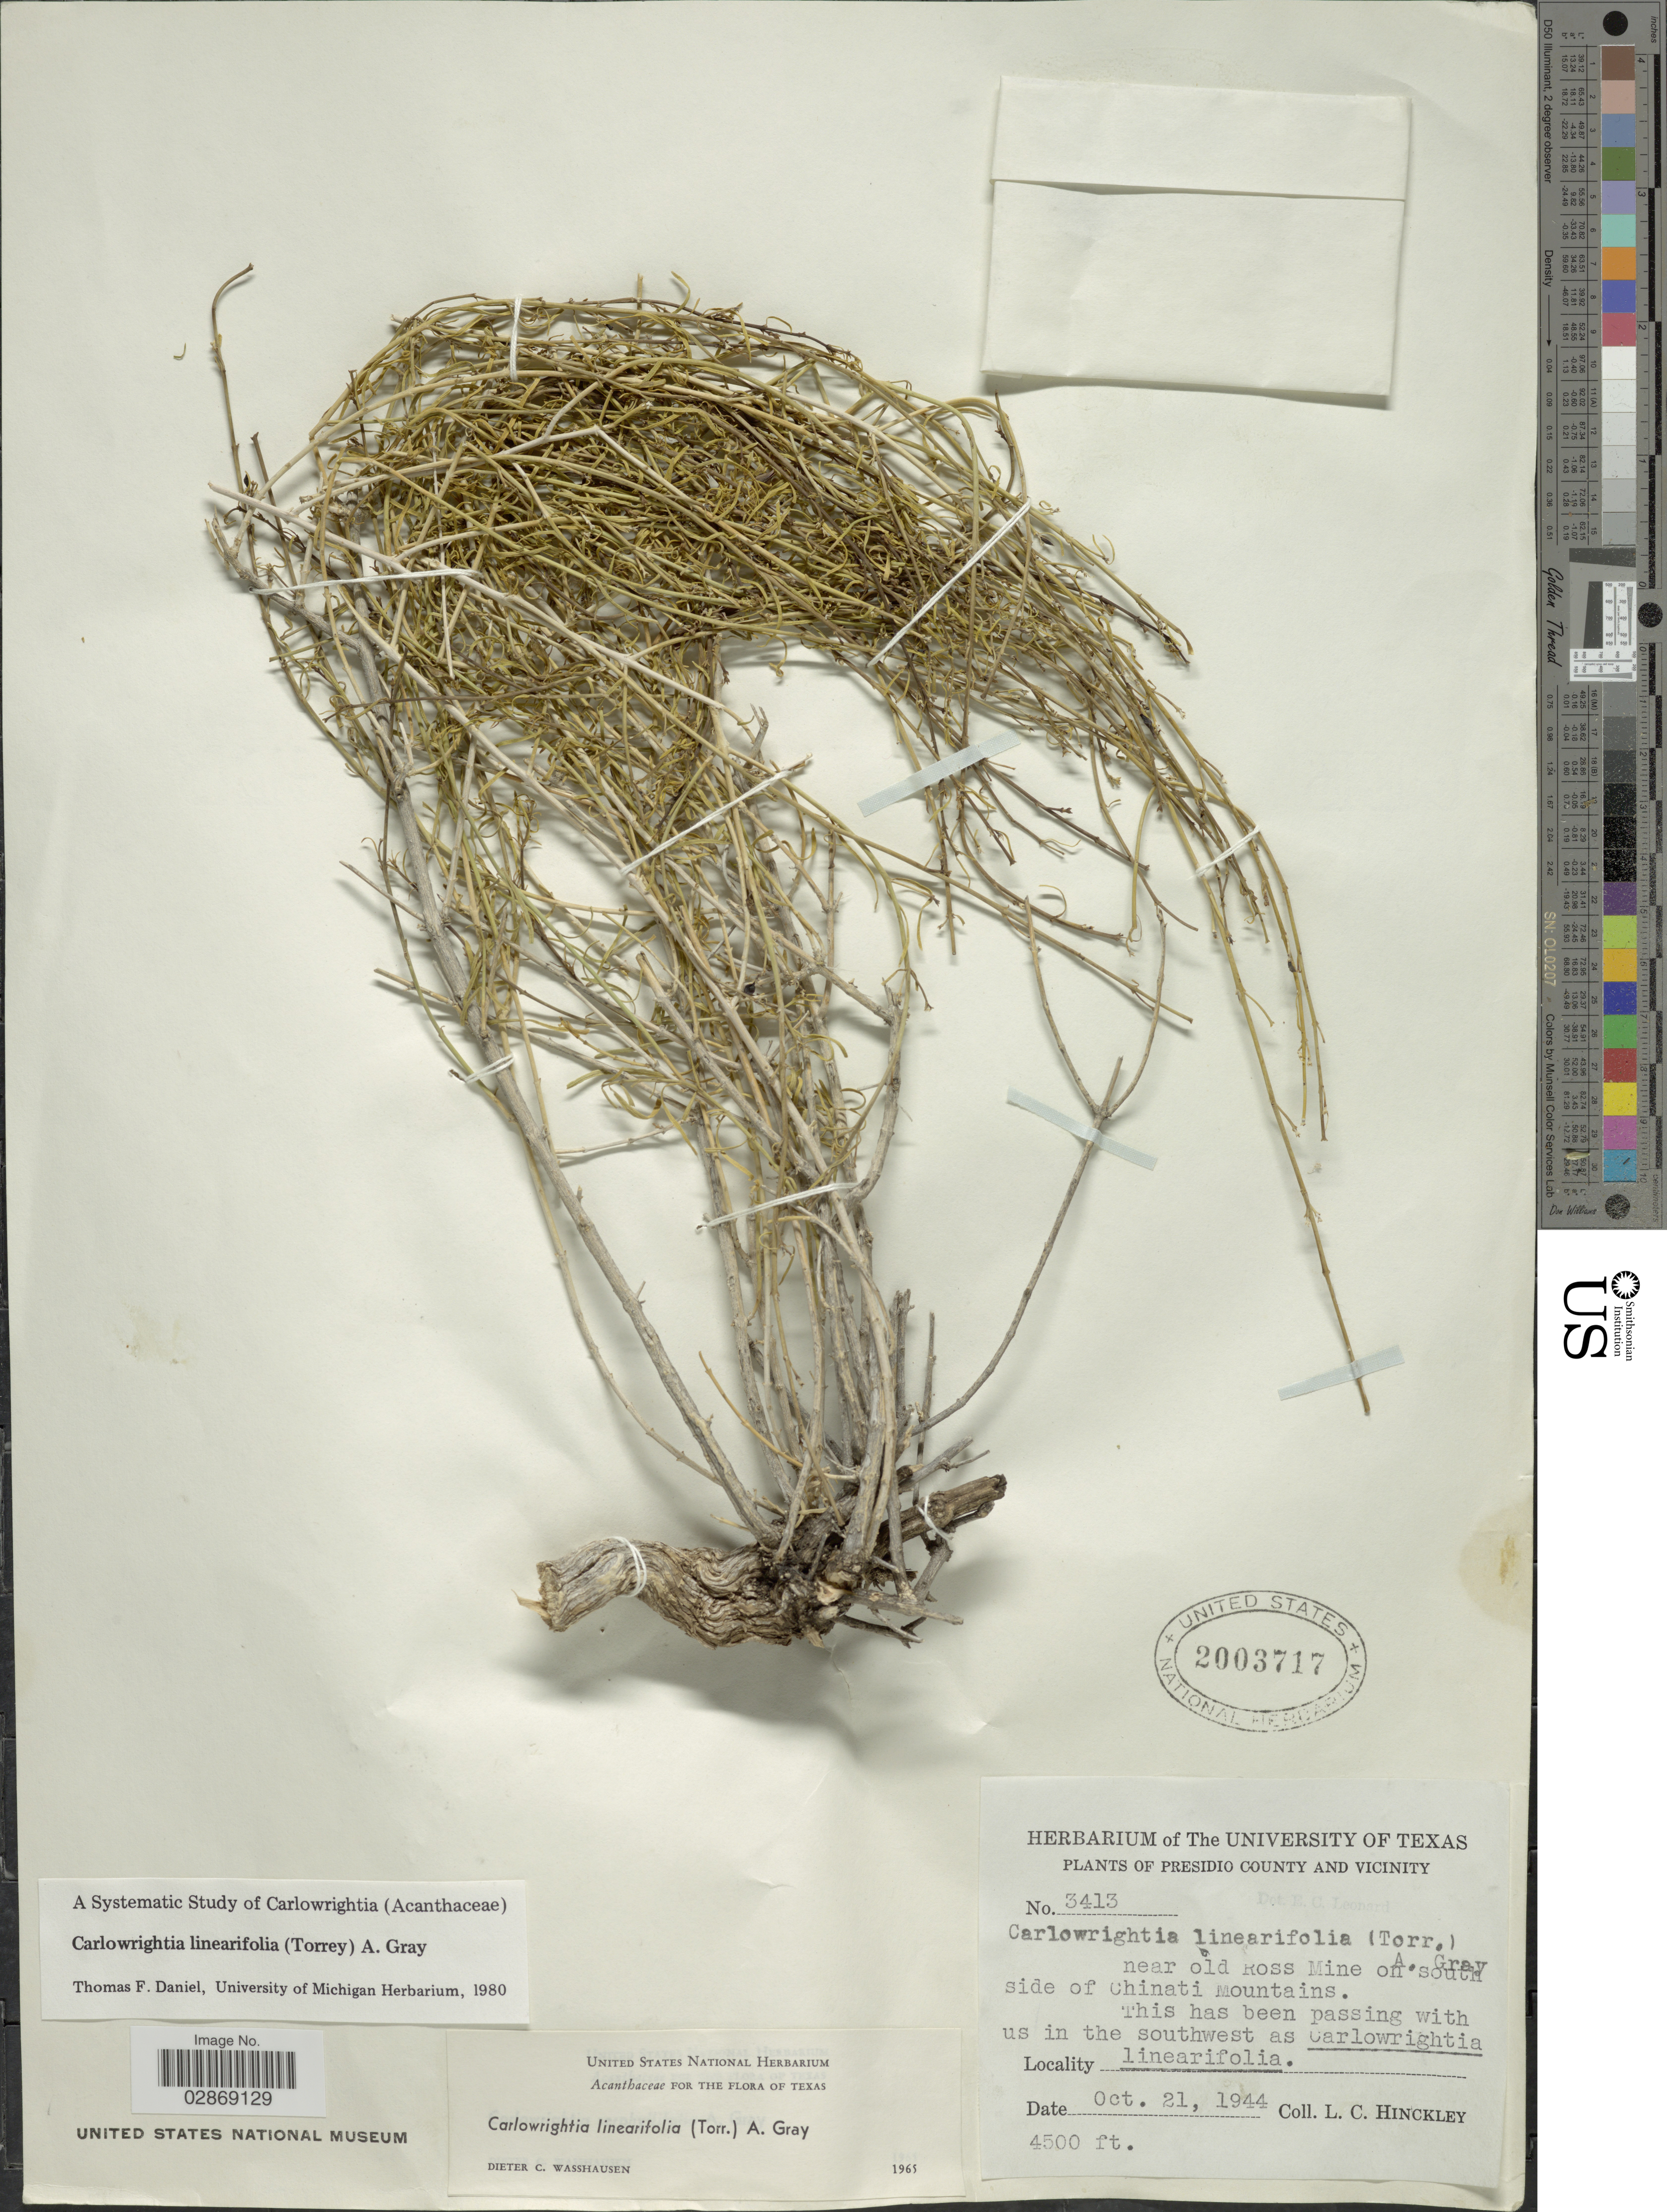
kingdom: Plantae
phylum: Tracheophyta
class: Magnoliopsida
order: Lamiales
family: Acanthaceae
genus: Carlowrightia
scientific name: Carlowrightia linearifolia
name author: (Torr.) A. Gray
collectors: L. Hinckley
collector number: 3413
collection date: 1944-10-21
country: United States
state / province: Texas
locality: Presidio County and Vicinity, near old Ross Mine on south side of Chinati Mountains.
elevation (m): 1372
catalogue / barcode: US 2003717